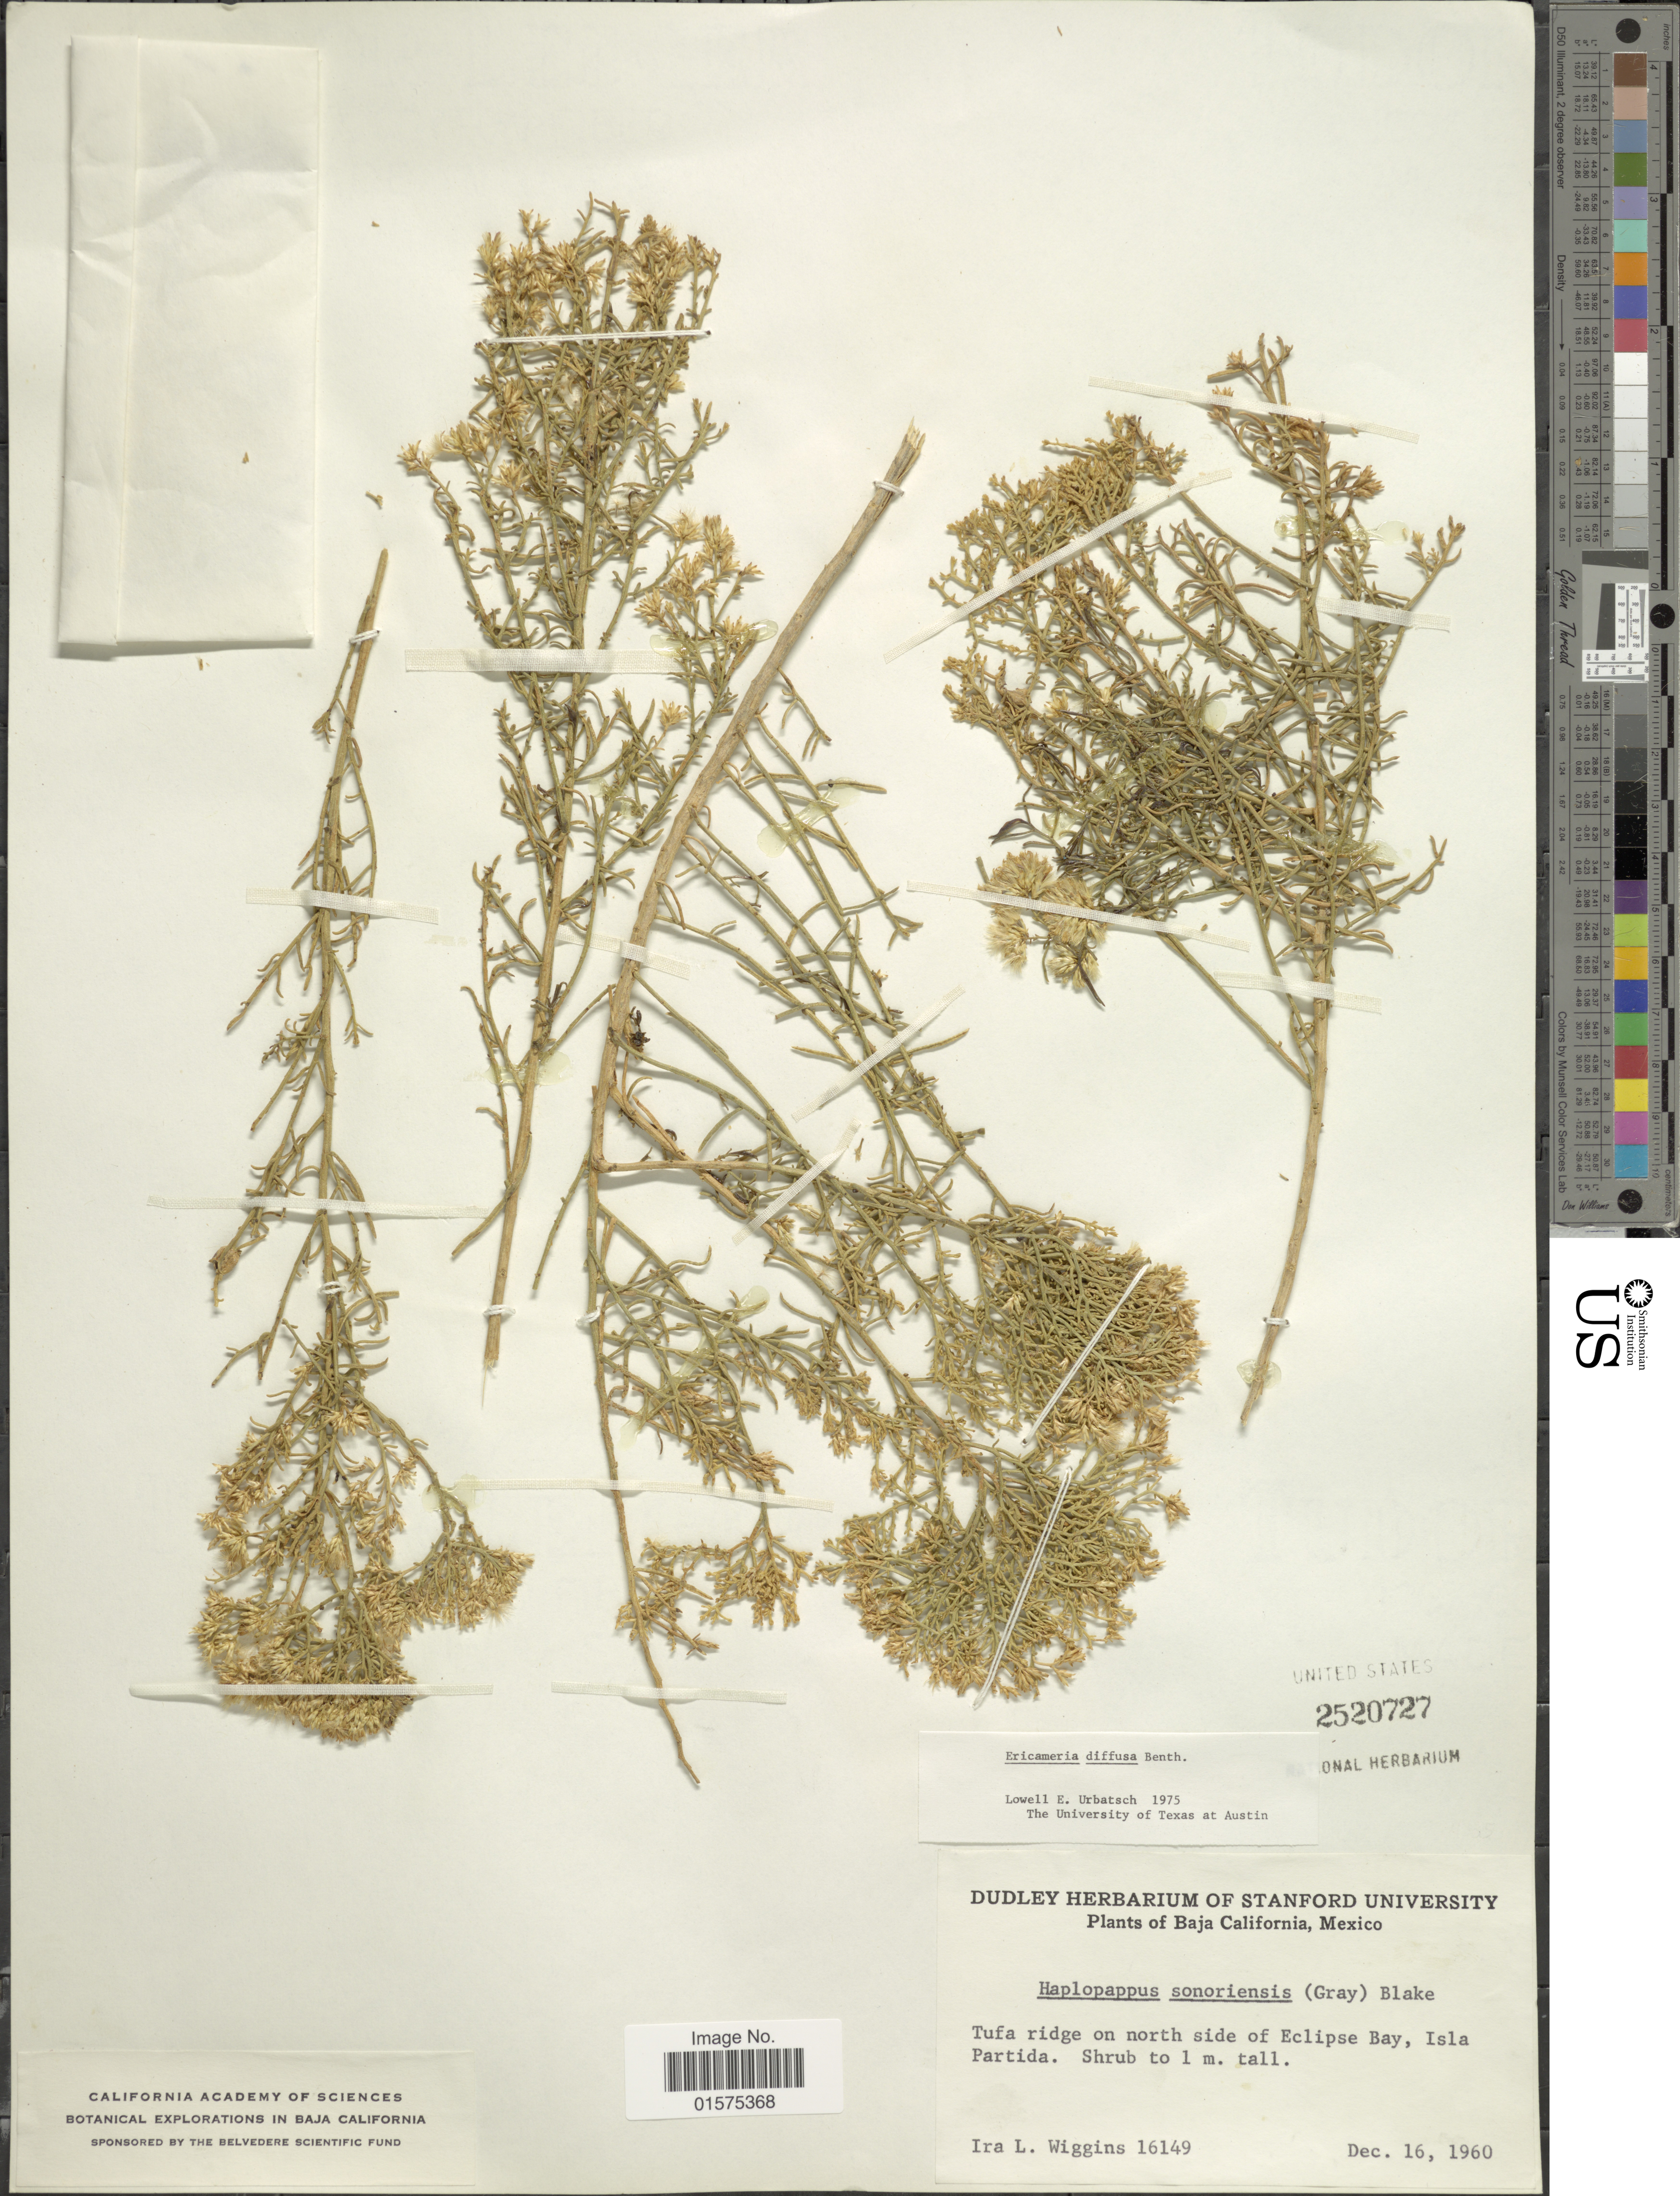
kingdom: Plantae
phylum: Tracheophyta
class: Magnoliopsida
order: Asterales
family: Asteraceae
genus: Xylothamia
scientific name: Xylothamia diffusa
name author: (Benth.) G.L. Nesom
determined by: Urbatsch, Lowell E., Curator (LSU), Louisiana State University (UNITED STATES)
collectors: I. L. Wiggins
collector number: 16149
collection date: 1960-12-16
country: Mexico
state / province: Baja California Sur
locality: Tufa ridge on north side of Eclipse Bay, Isla Partida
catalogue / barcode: US 2520727